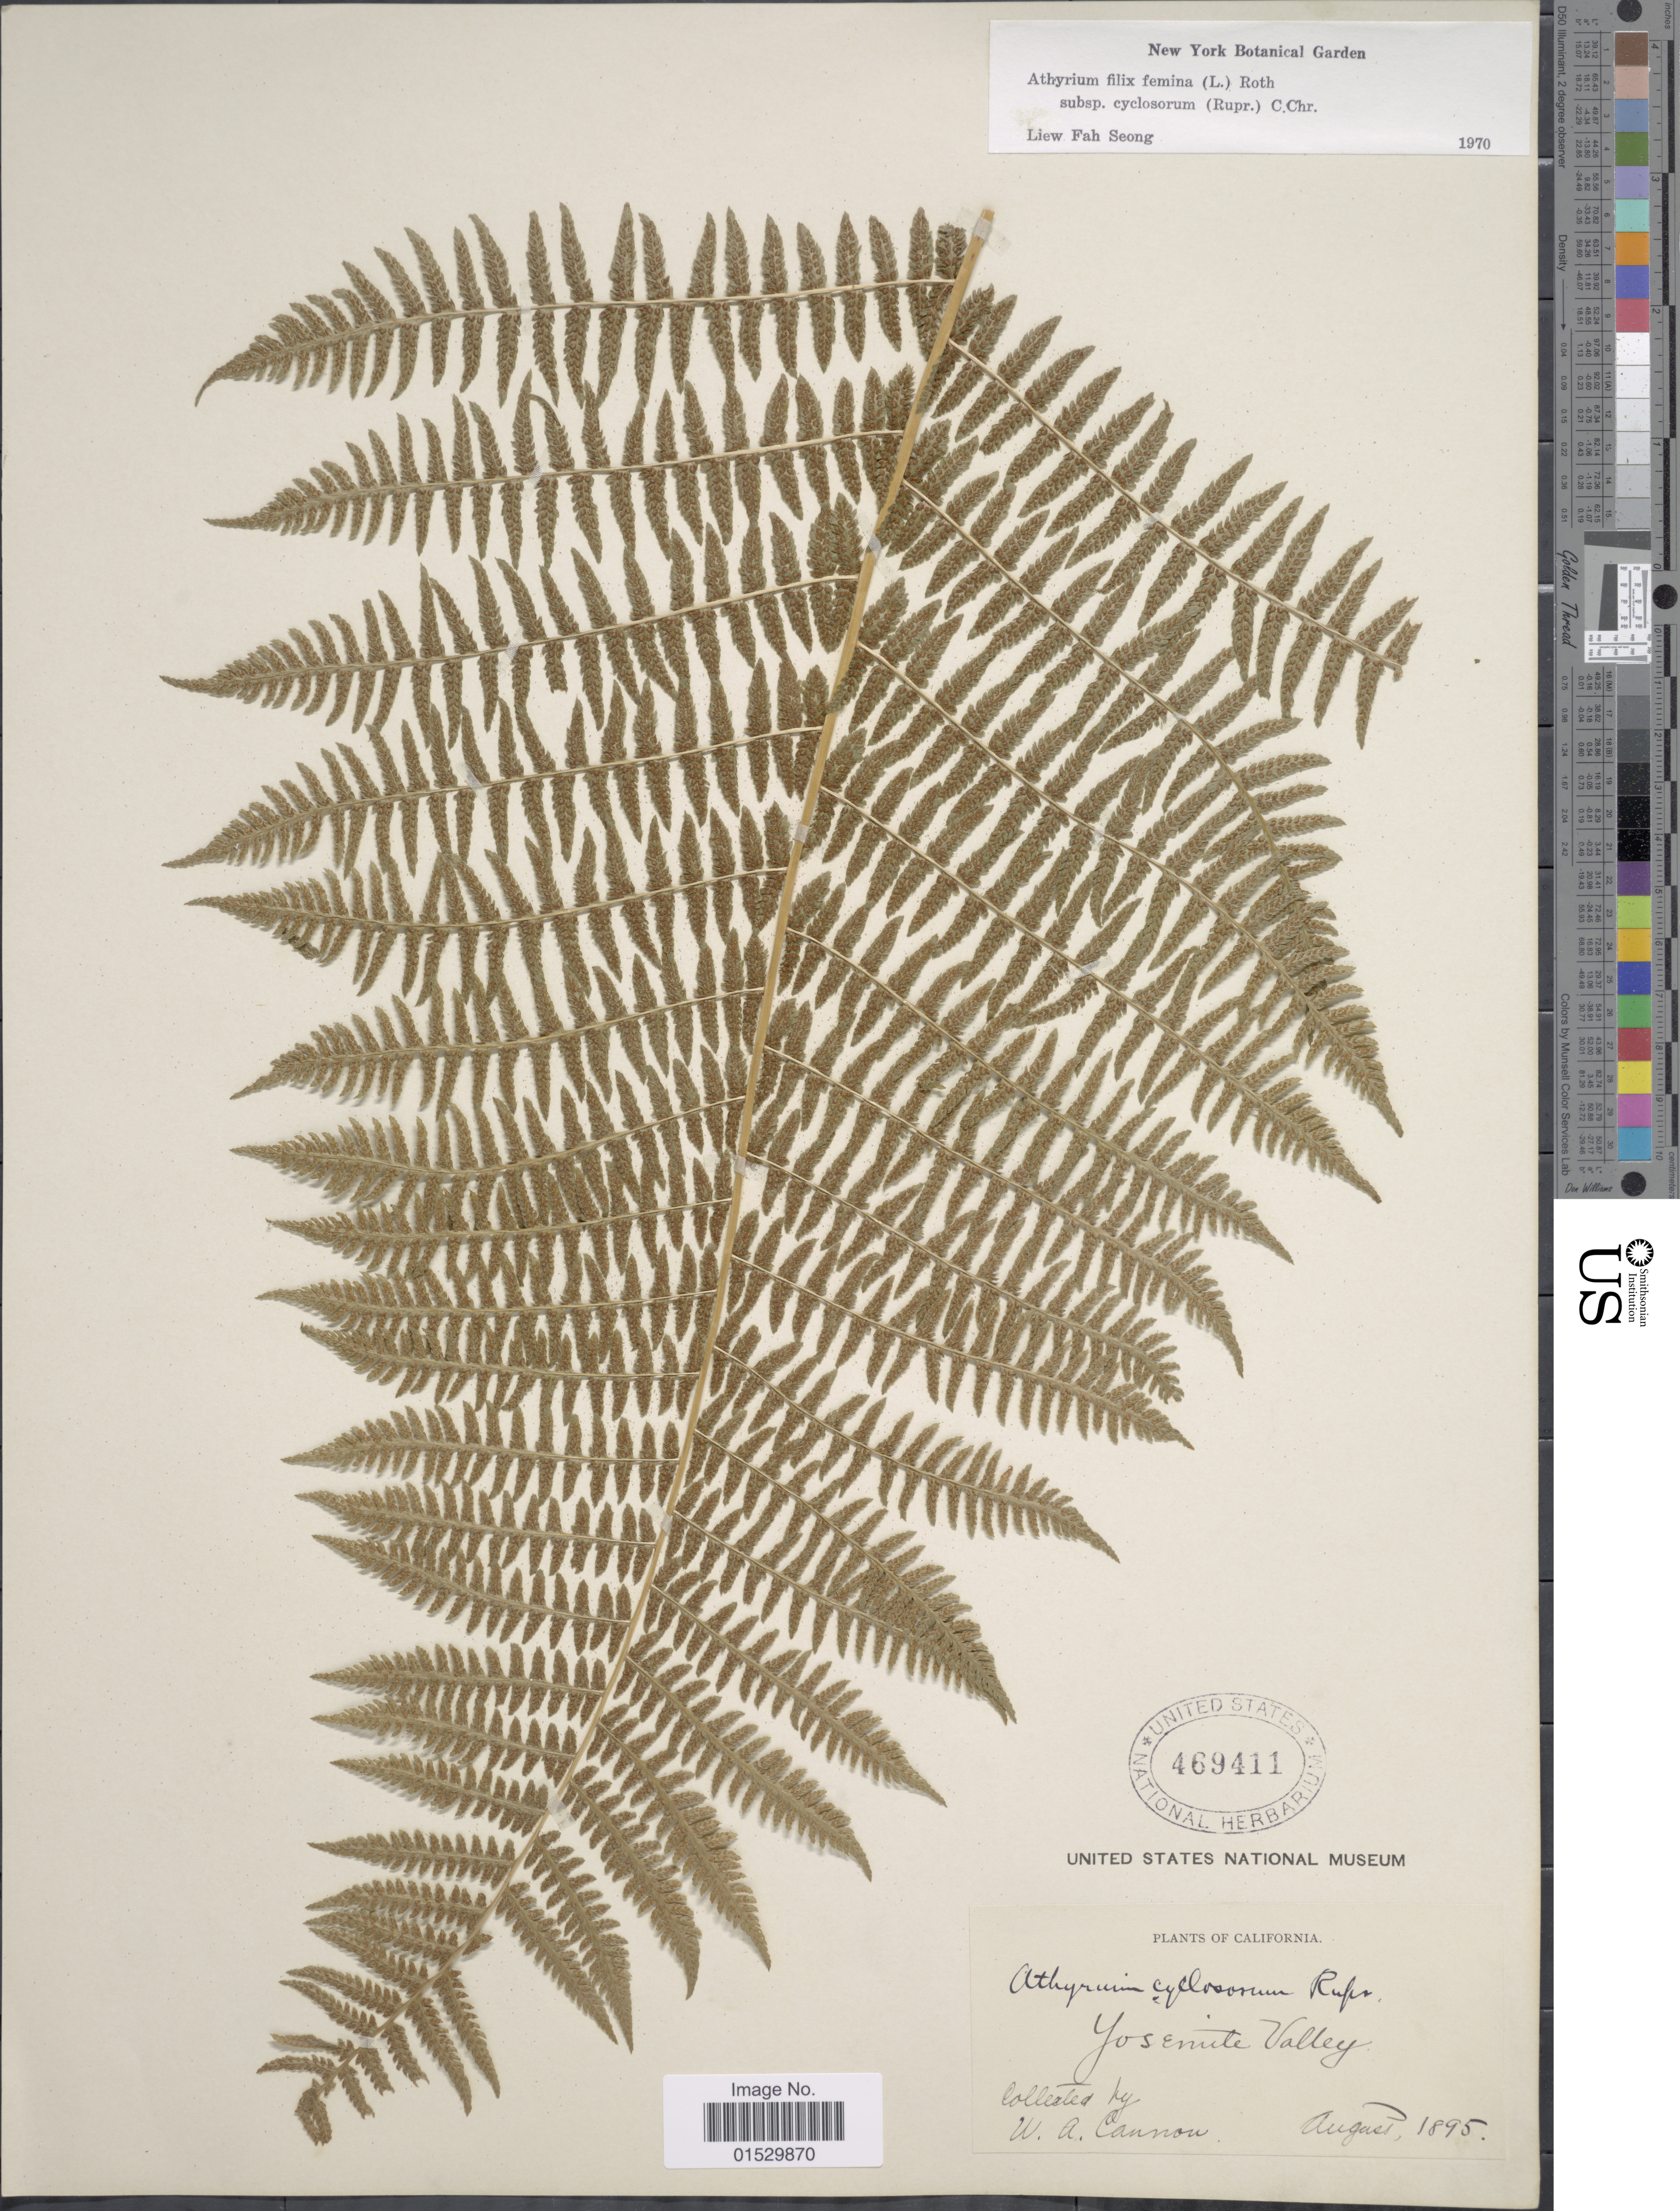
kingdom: Plantae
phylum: Tracheophyta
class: Polypodiopsida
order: Polypodiales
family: Athyriaceae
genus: Athyrium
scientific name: Athyrium filix-femina subsp. cyclosorum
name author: (Rupr.) C. Chr.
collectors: W. Cannon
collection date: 1895-08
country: United States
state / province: California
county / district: Mariposa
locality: Yosemite Valley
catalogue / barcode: US 469411